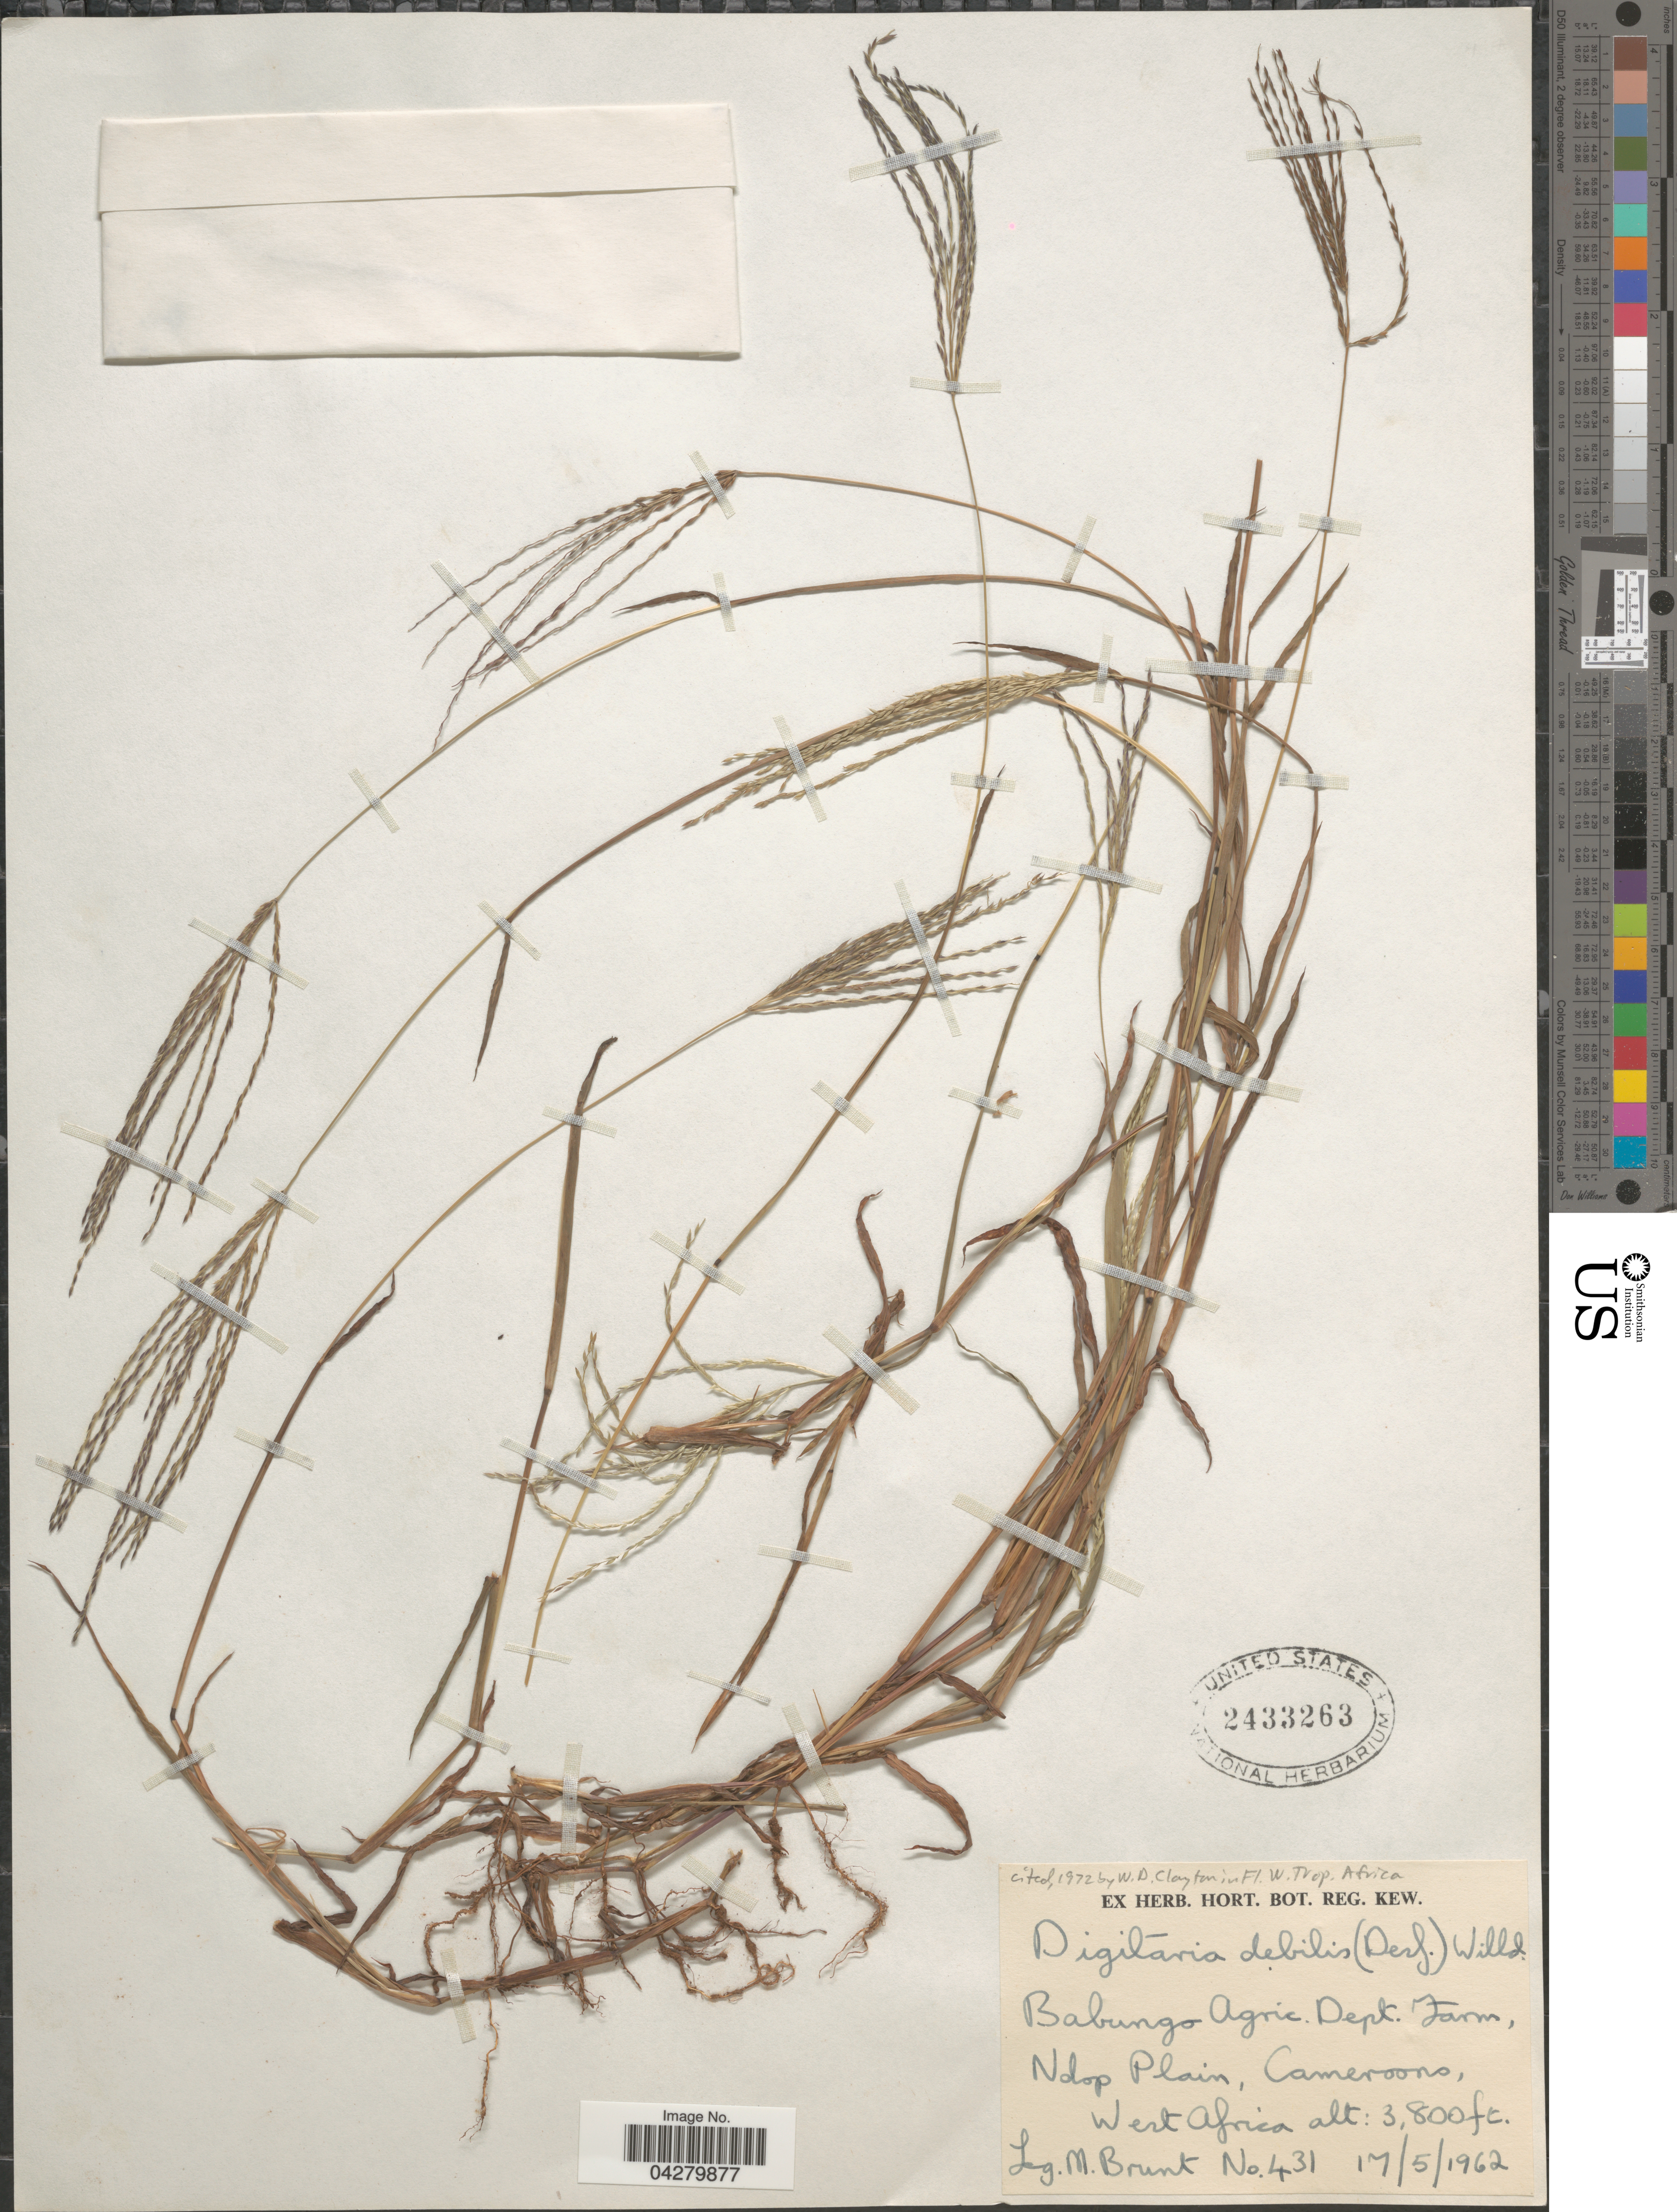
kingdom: Plantae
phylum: Tracheophyta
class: Liliopsida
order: Poales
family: Poaceae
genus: Digitaria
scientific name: Digitaria debilis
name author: (Desf.) Willd.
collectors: M. Brunt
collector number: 431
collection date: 1962-05-17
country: Cameroon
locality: Babungo Agric. Dept. Farm, Ndop Plain, Cameroons, West Africa.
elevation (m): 1158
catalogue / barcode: US 2433263